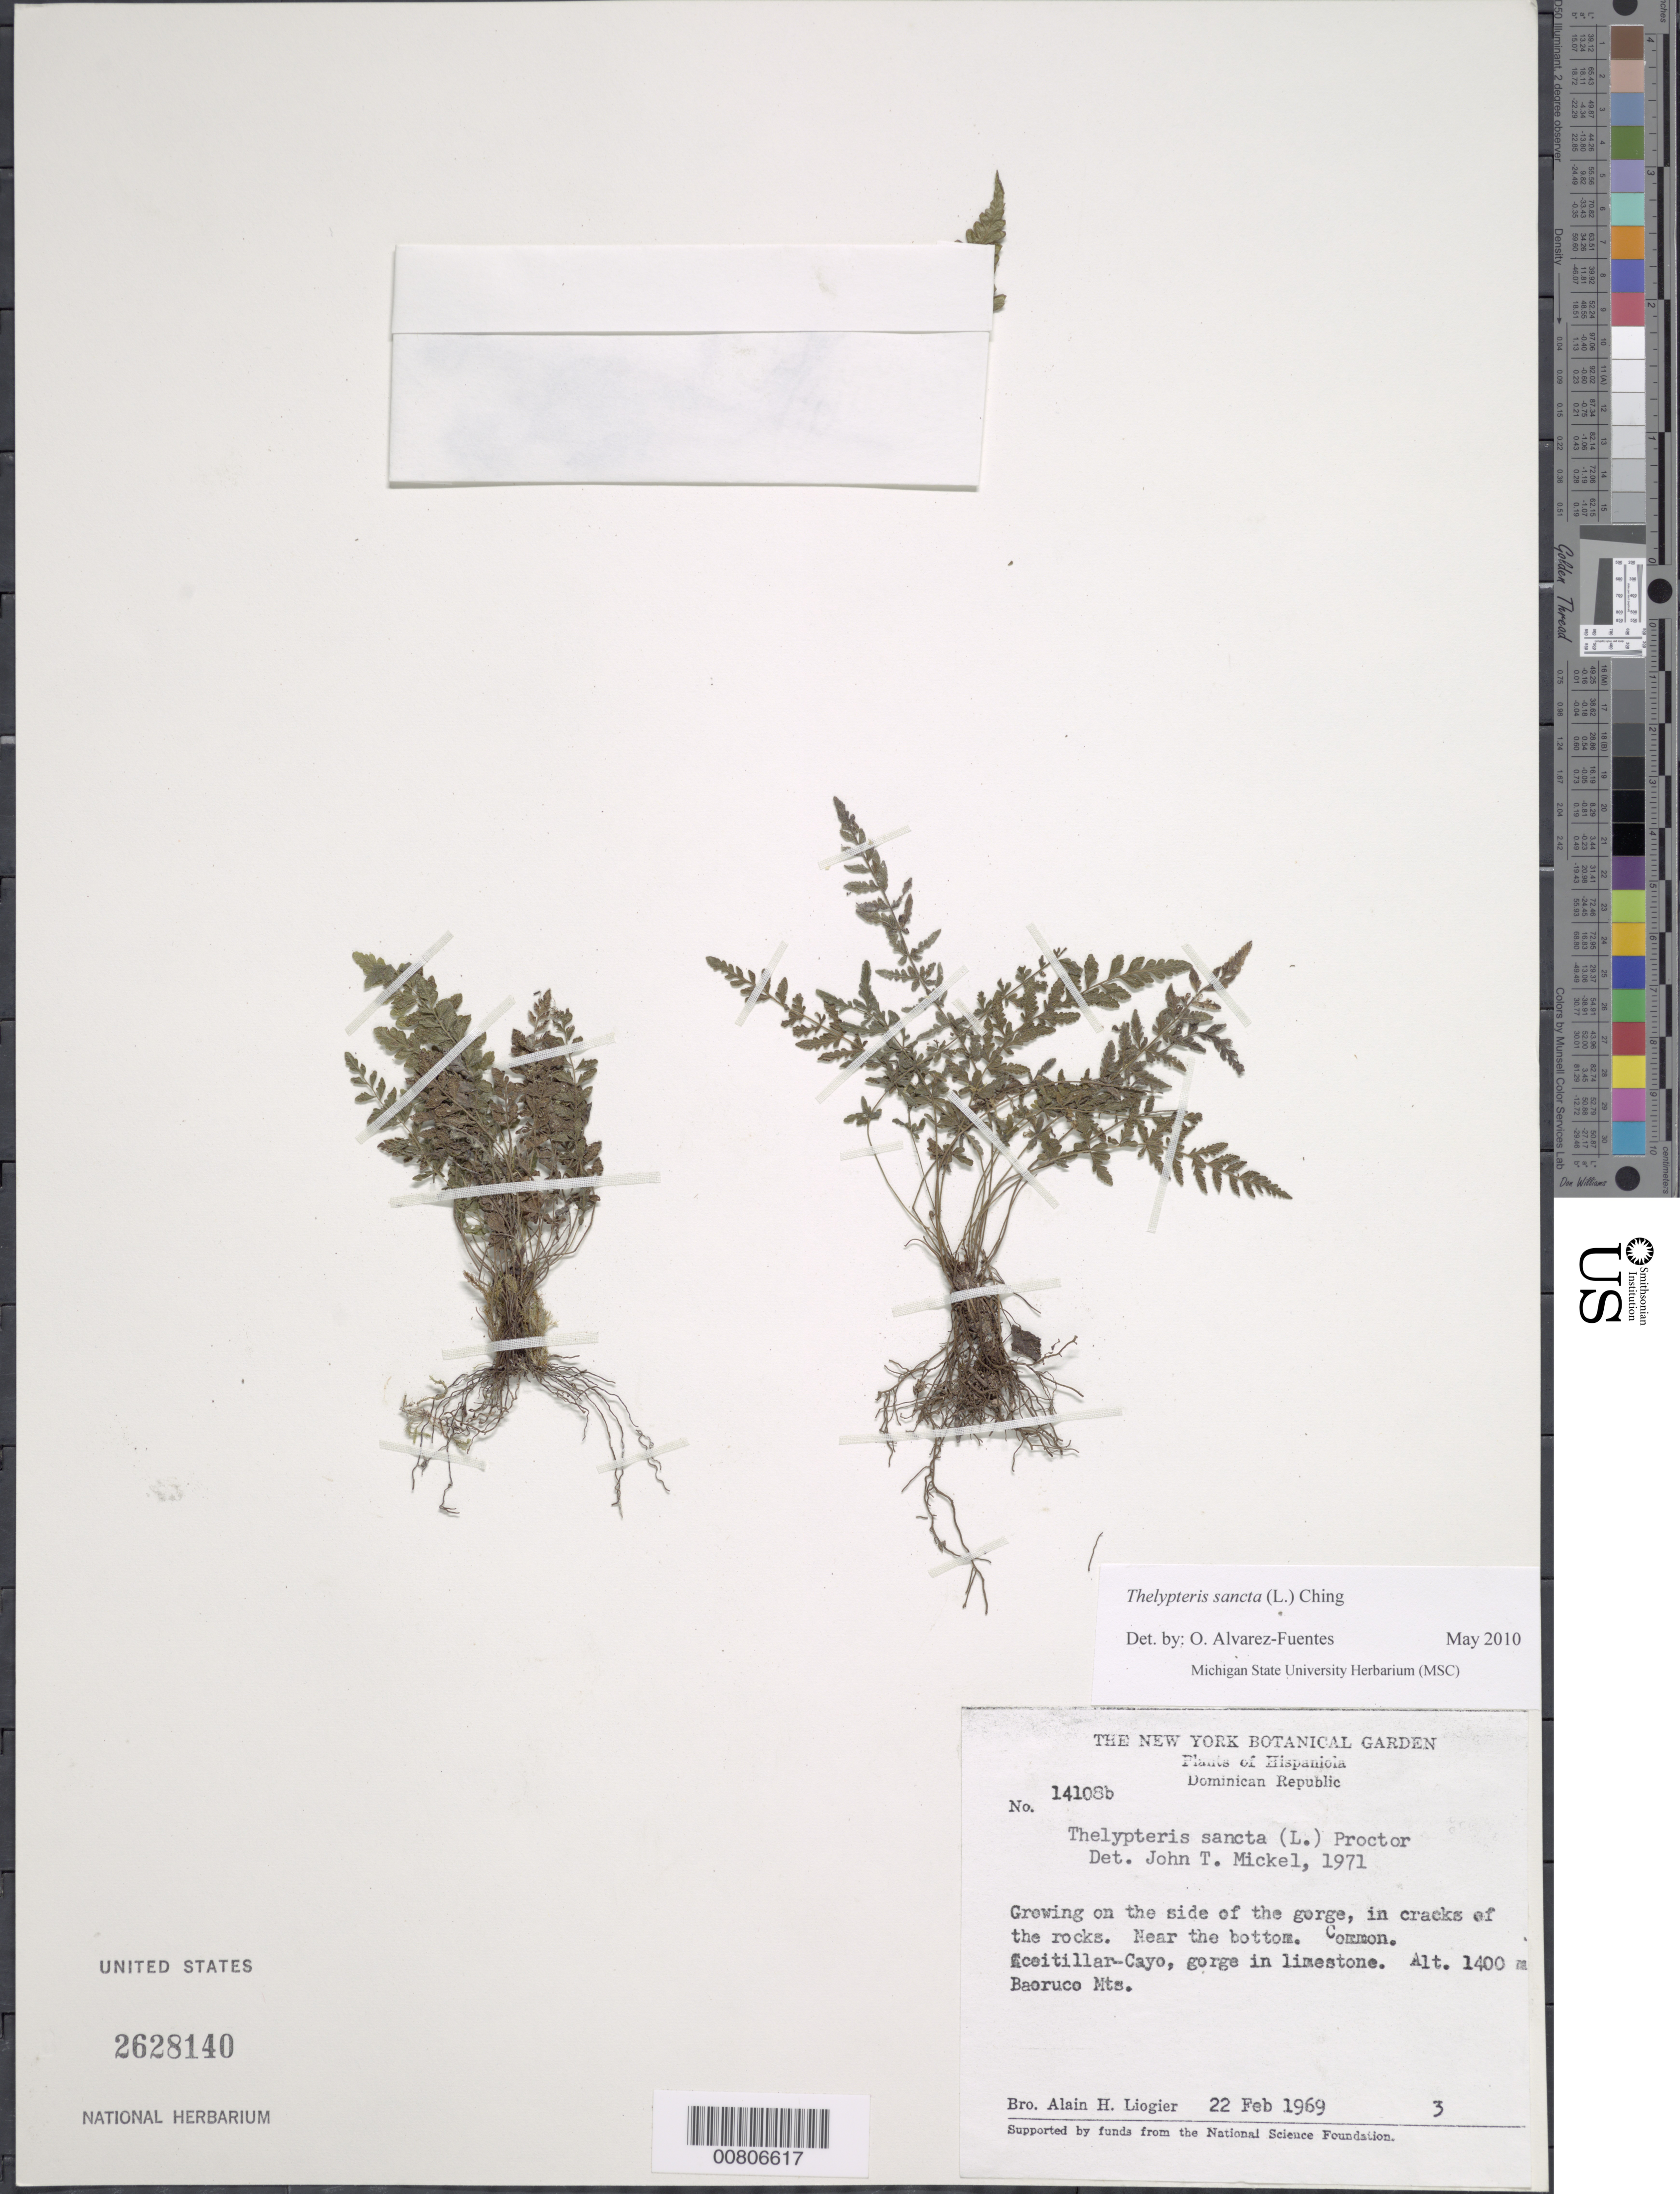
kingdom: Plantae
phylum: Tracheophyta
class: Polypodiopsida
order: Polypodiales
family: Thelypteridaceae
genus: Amauropelta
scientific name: Amauropelta sancta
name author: (L.) Pic. Serm.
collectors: A. H. Liogier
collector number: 14108b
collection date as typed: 22 Feb 1969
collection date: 1969-02-22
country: Dominican Republic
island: Hispaniola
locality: Baoruco Mts., Aceitillar-Cayo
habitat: On side of limestone gorge, in cracks of rocks, near bottom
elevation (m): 1400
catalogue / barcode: US 2628140